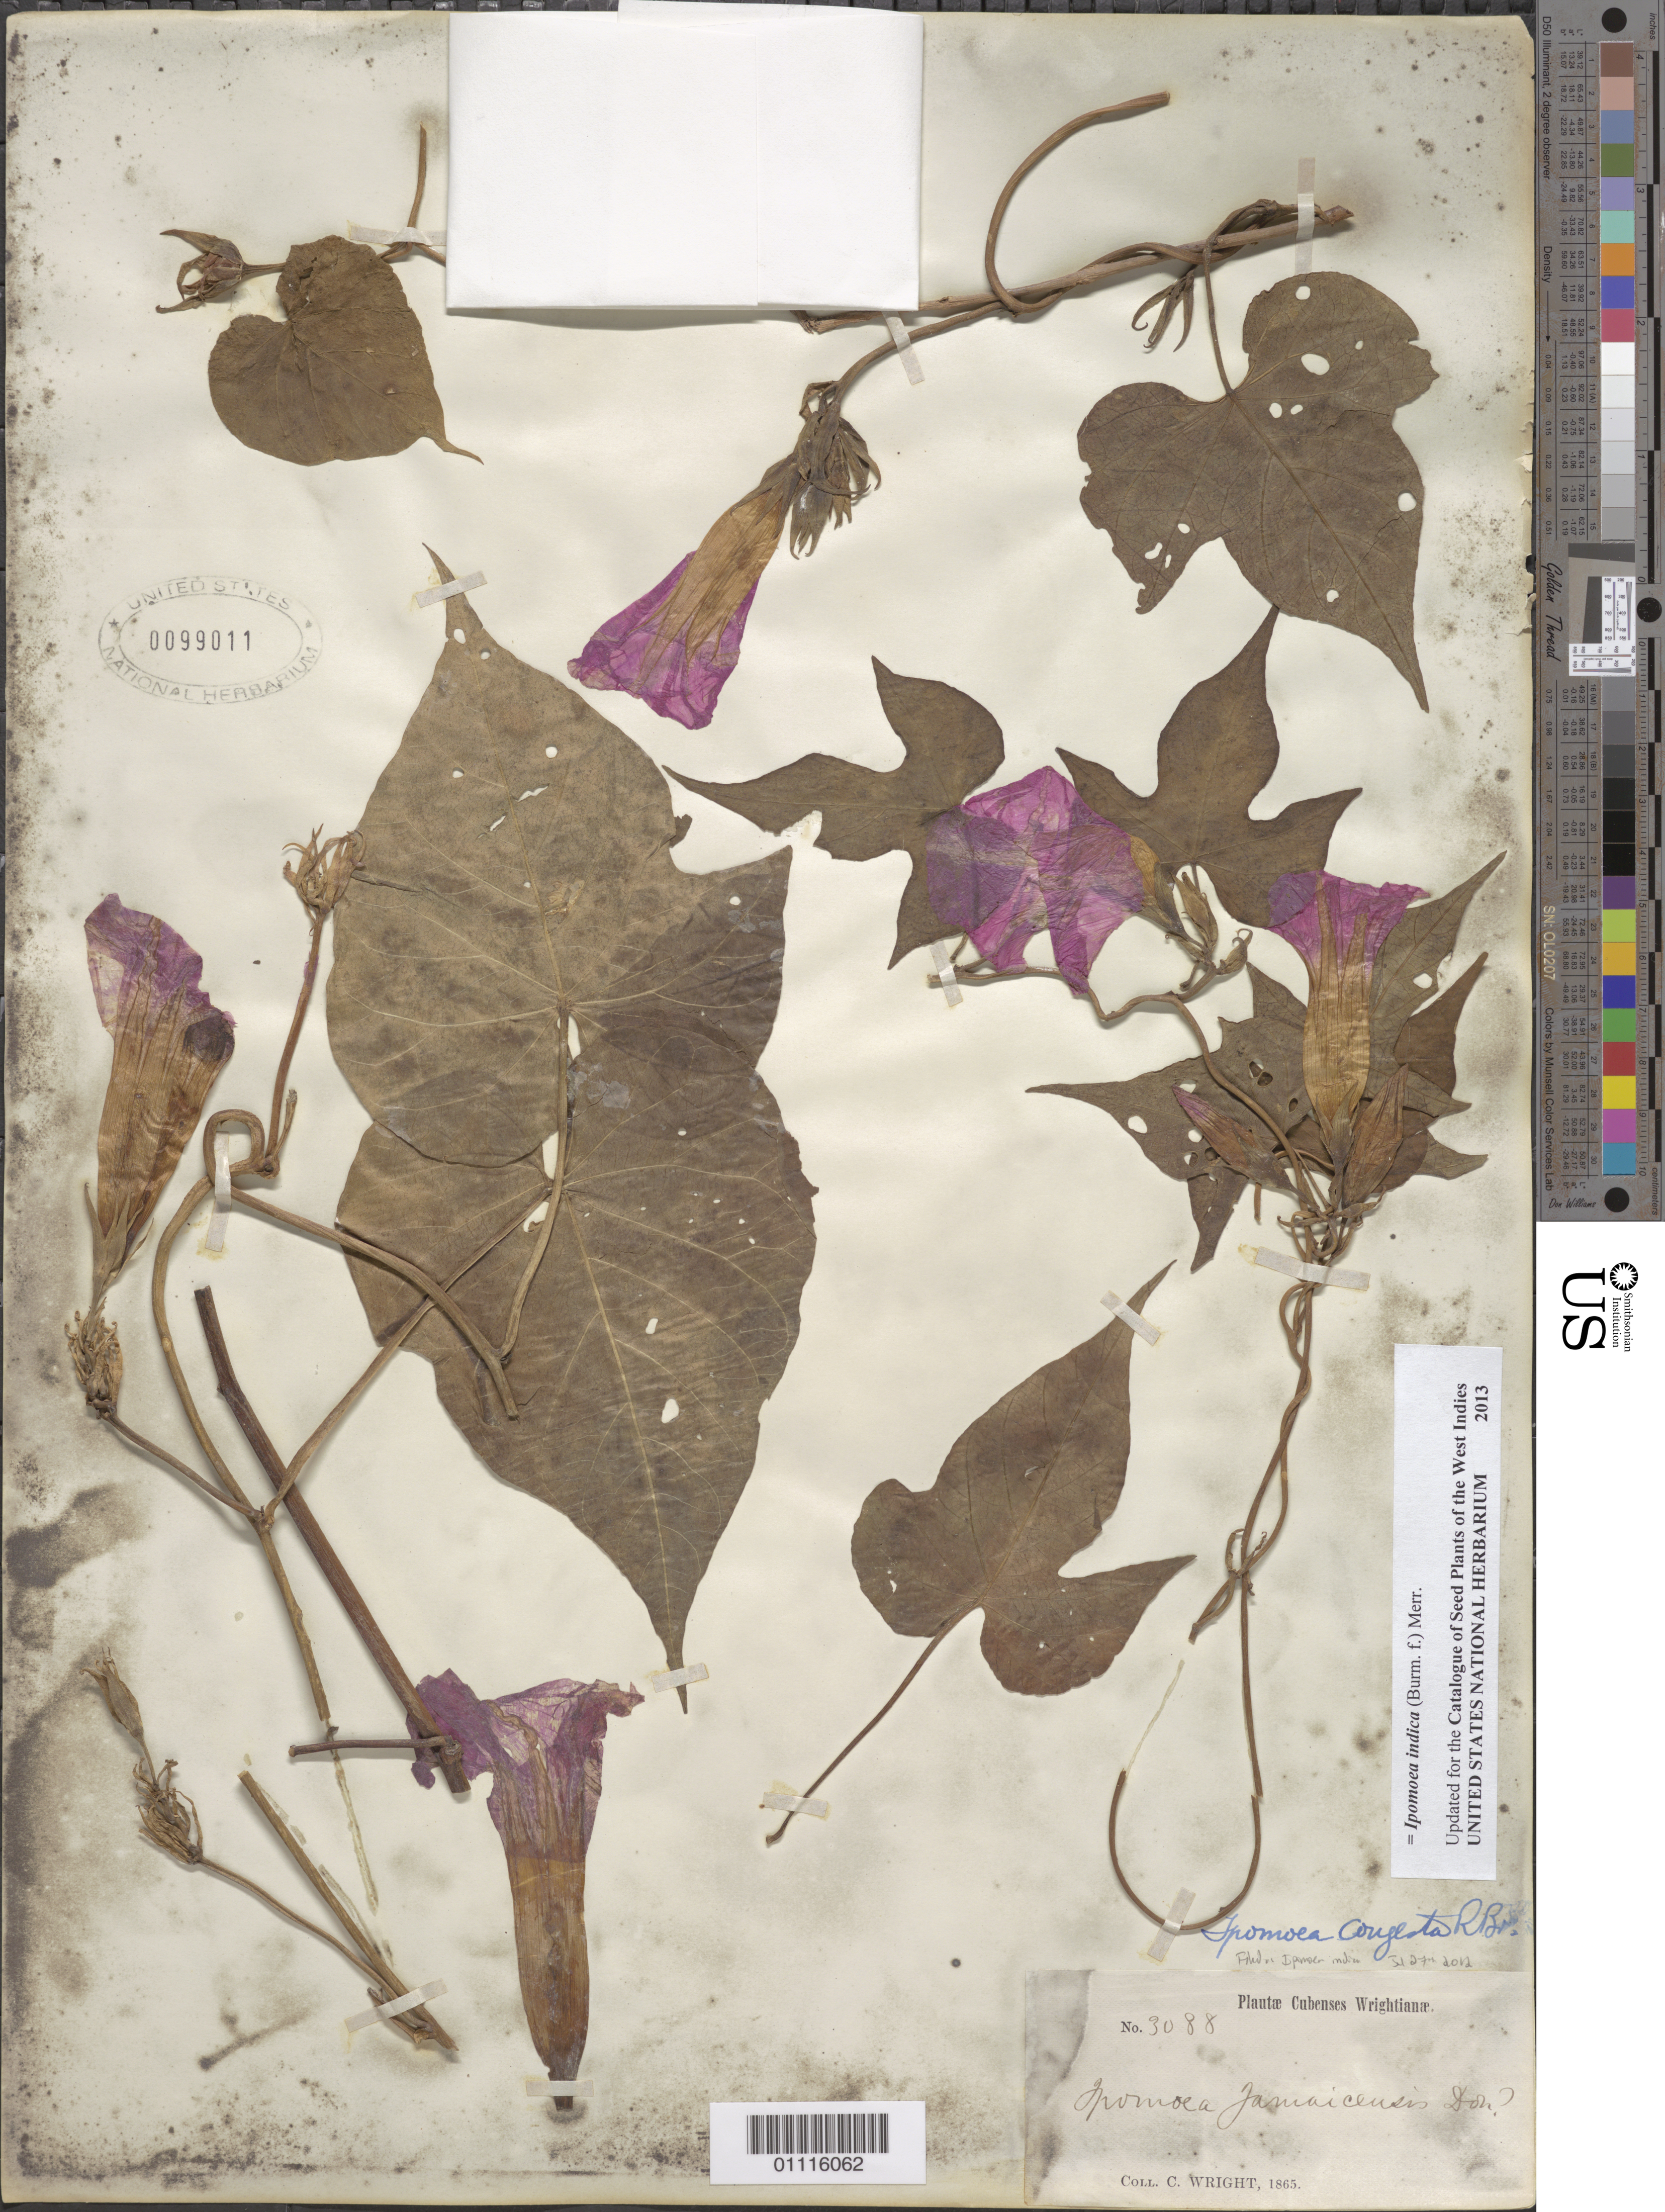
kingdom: Plantae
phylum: Tracheophyta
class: Magnoliopsida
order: Solanales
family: Convolvulaceae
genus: Ipomoea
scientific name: Ipomoea indica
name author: (Burm.) Merr.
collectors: C. Wright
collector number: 3088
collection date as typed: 1865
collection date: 1865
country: Cuba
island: Cuba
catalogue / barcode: US 99011